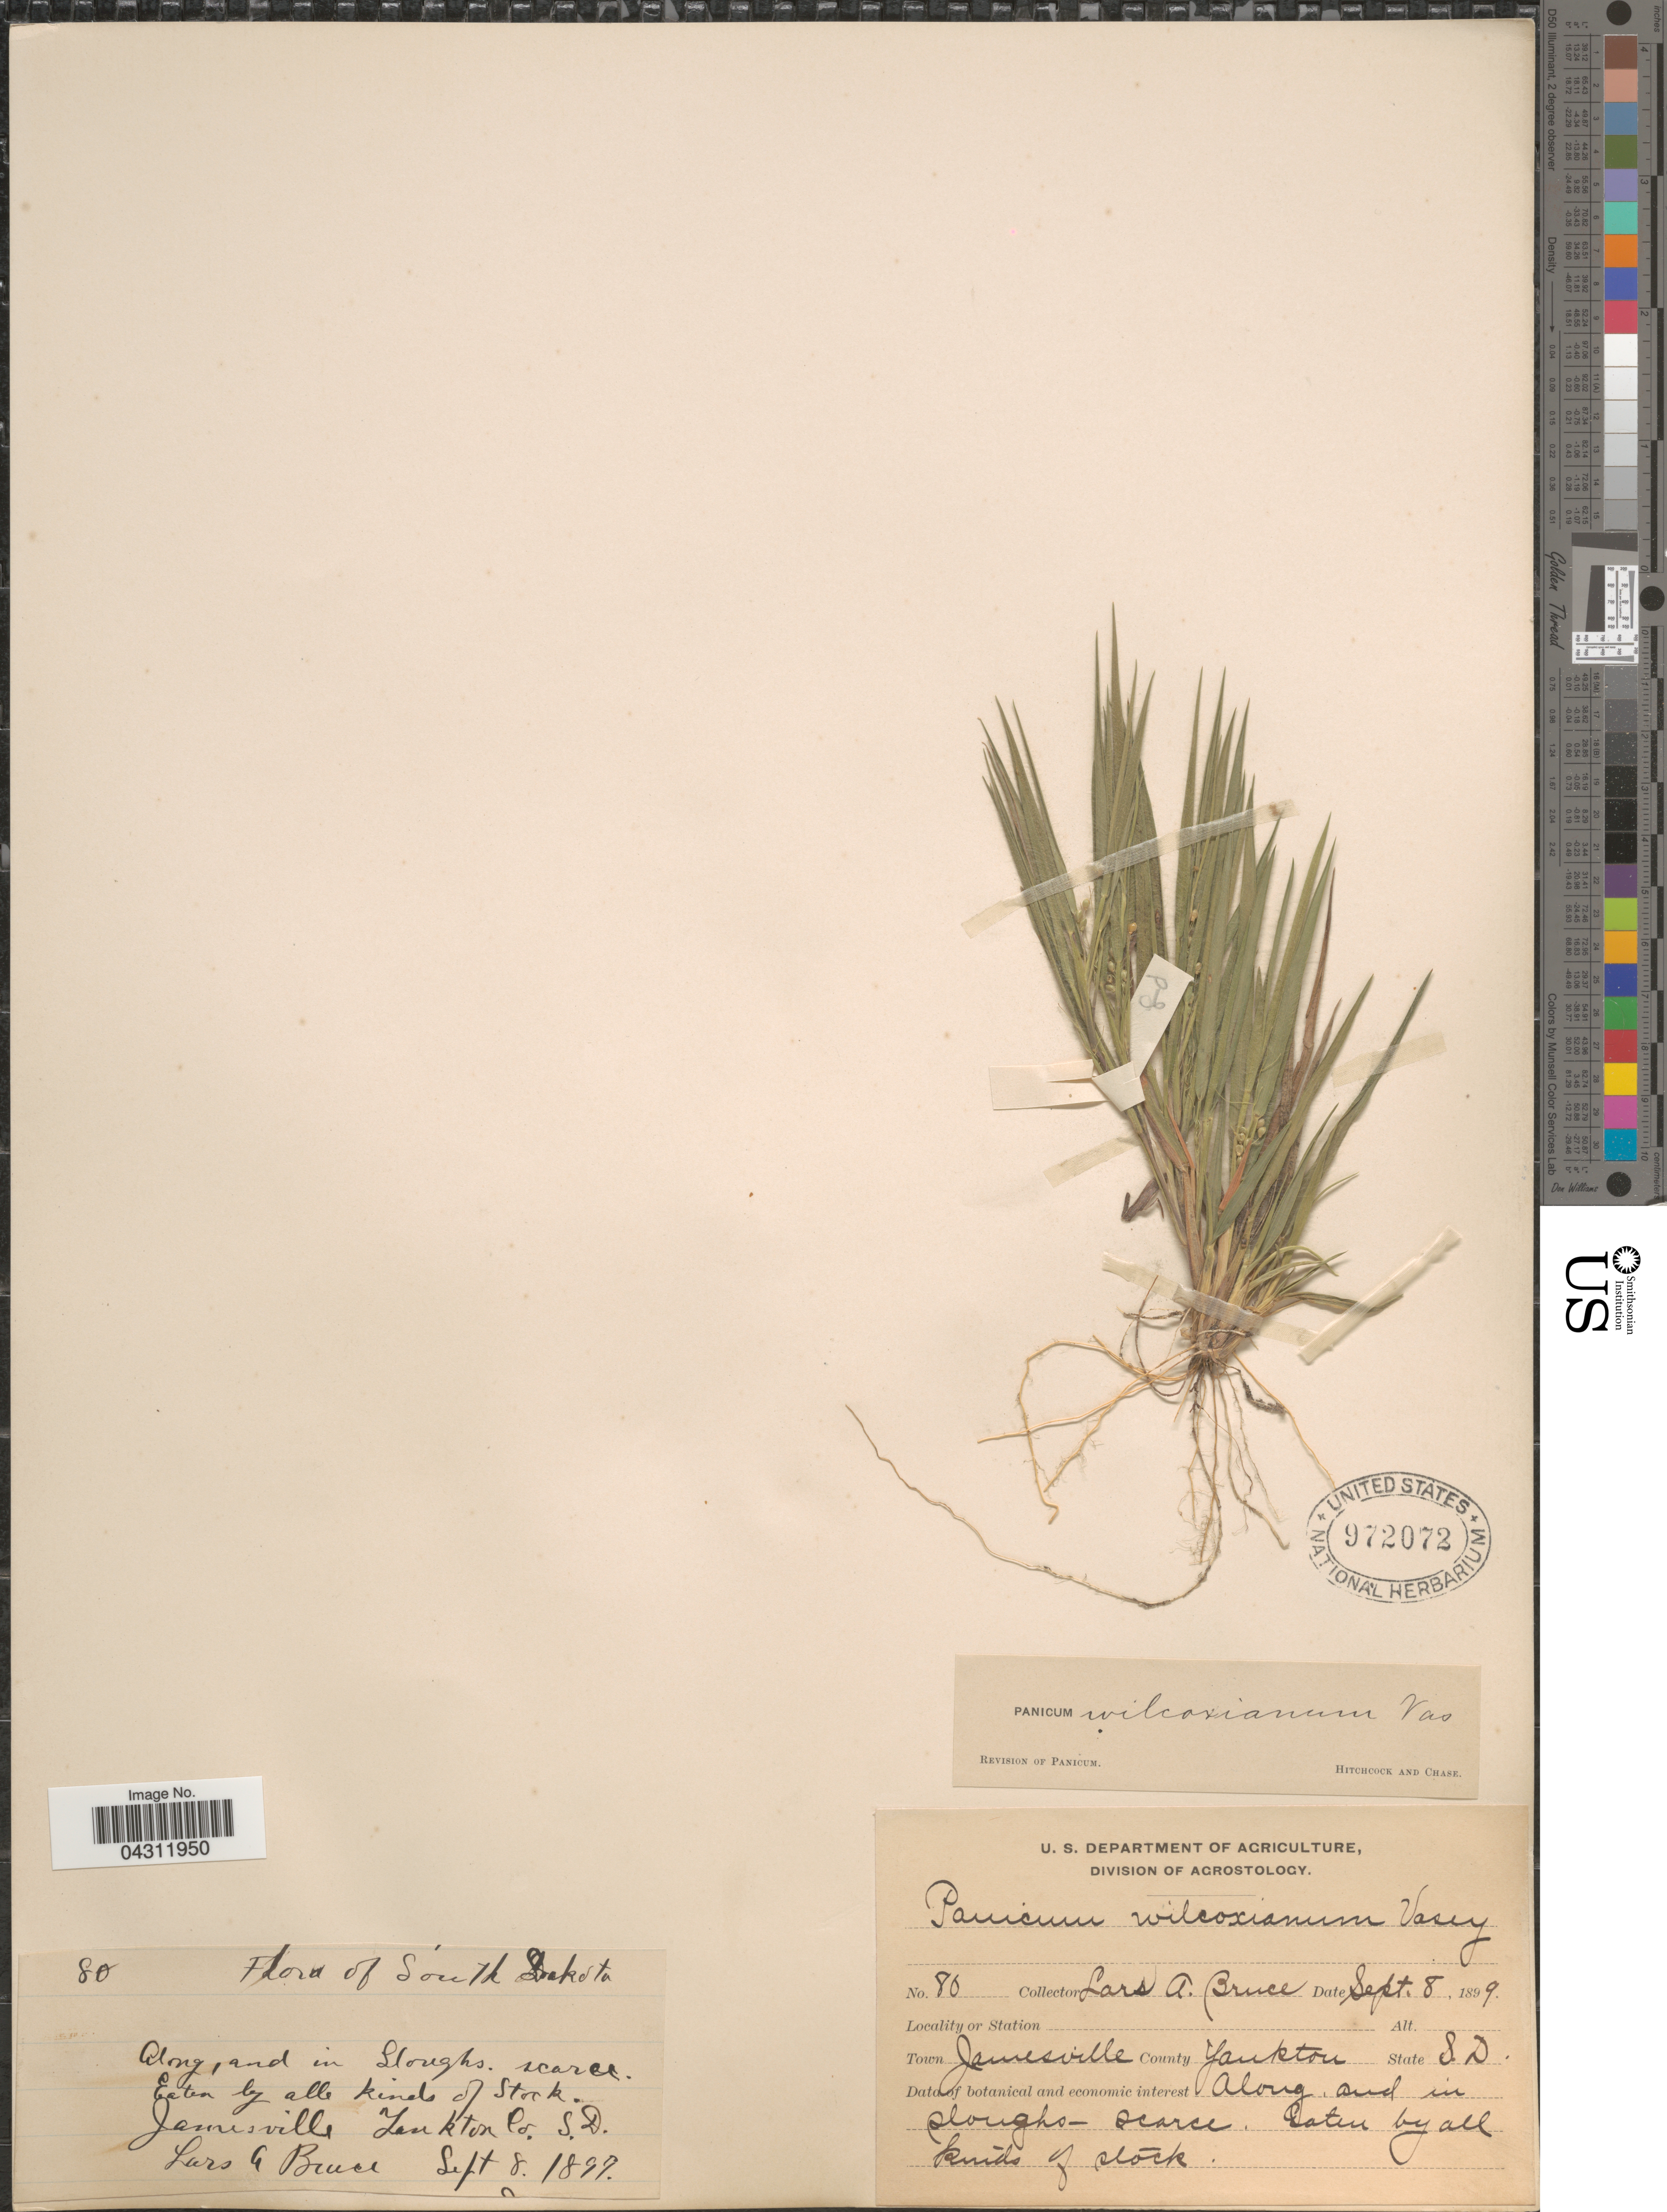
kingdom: Plantae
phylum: Tracheophyta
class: Liliopsida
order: Poales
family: Poaceae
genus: Dichanthelium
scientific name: Dichanthelium wilcoxianum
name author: Freckmann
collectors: L. Bruce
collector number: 80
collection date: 1897-09-08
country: United States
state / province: South Dakota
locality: Town Jamesville. County Yankton.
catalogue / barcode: US 972072